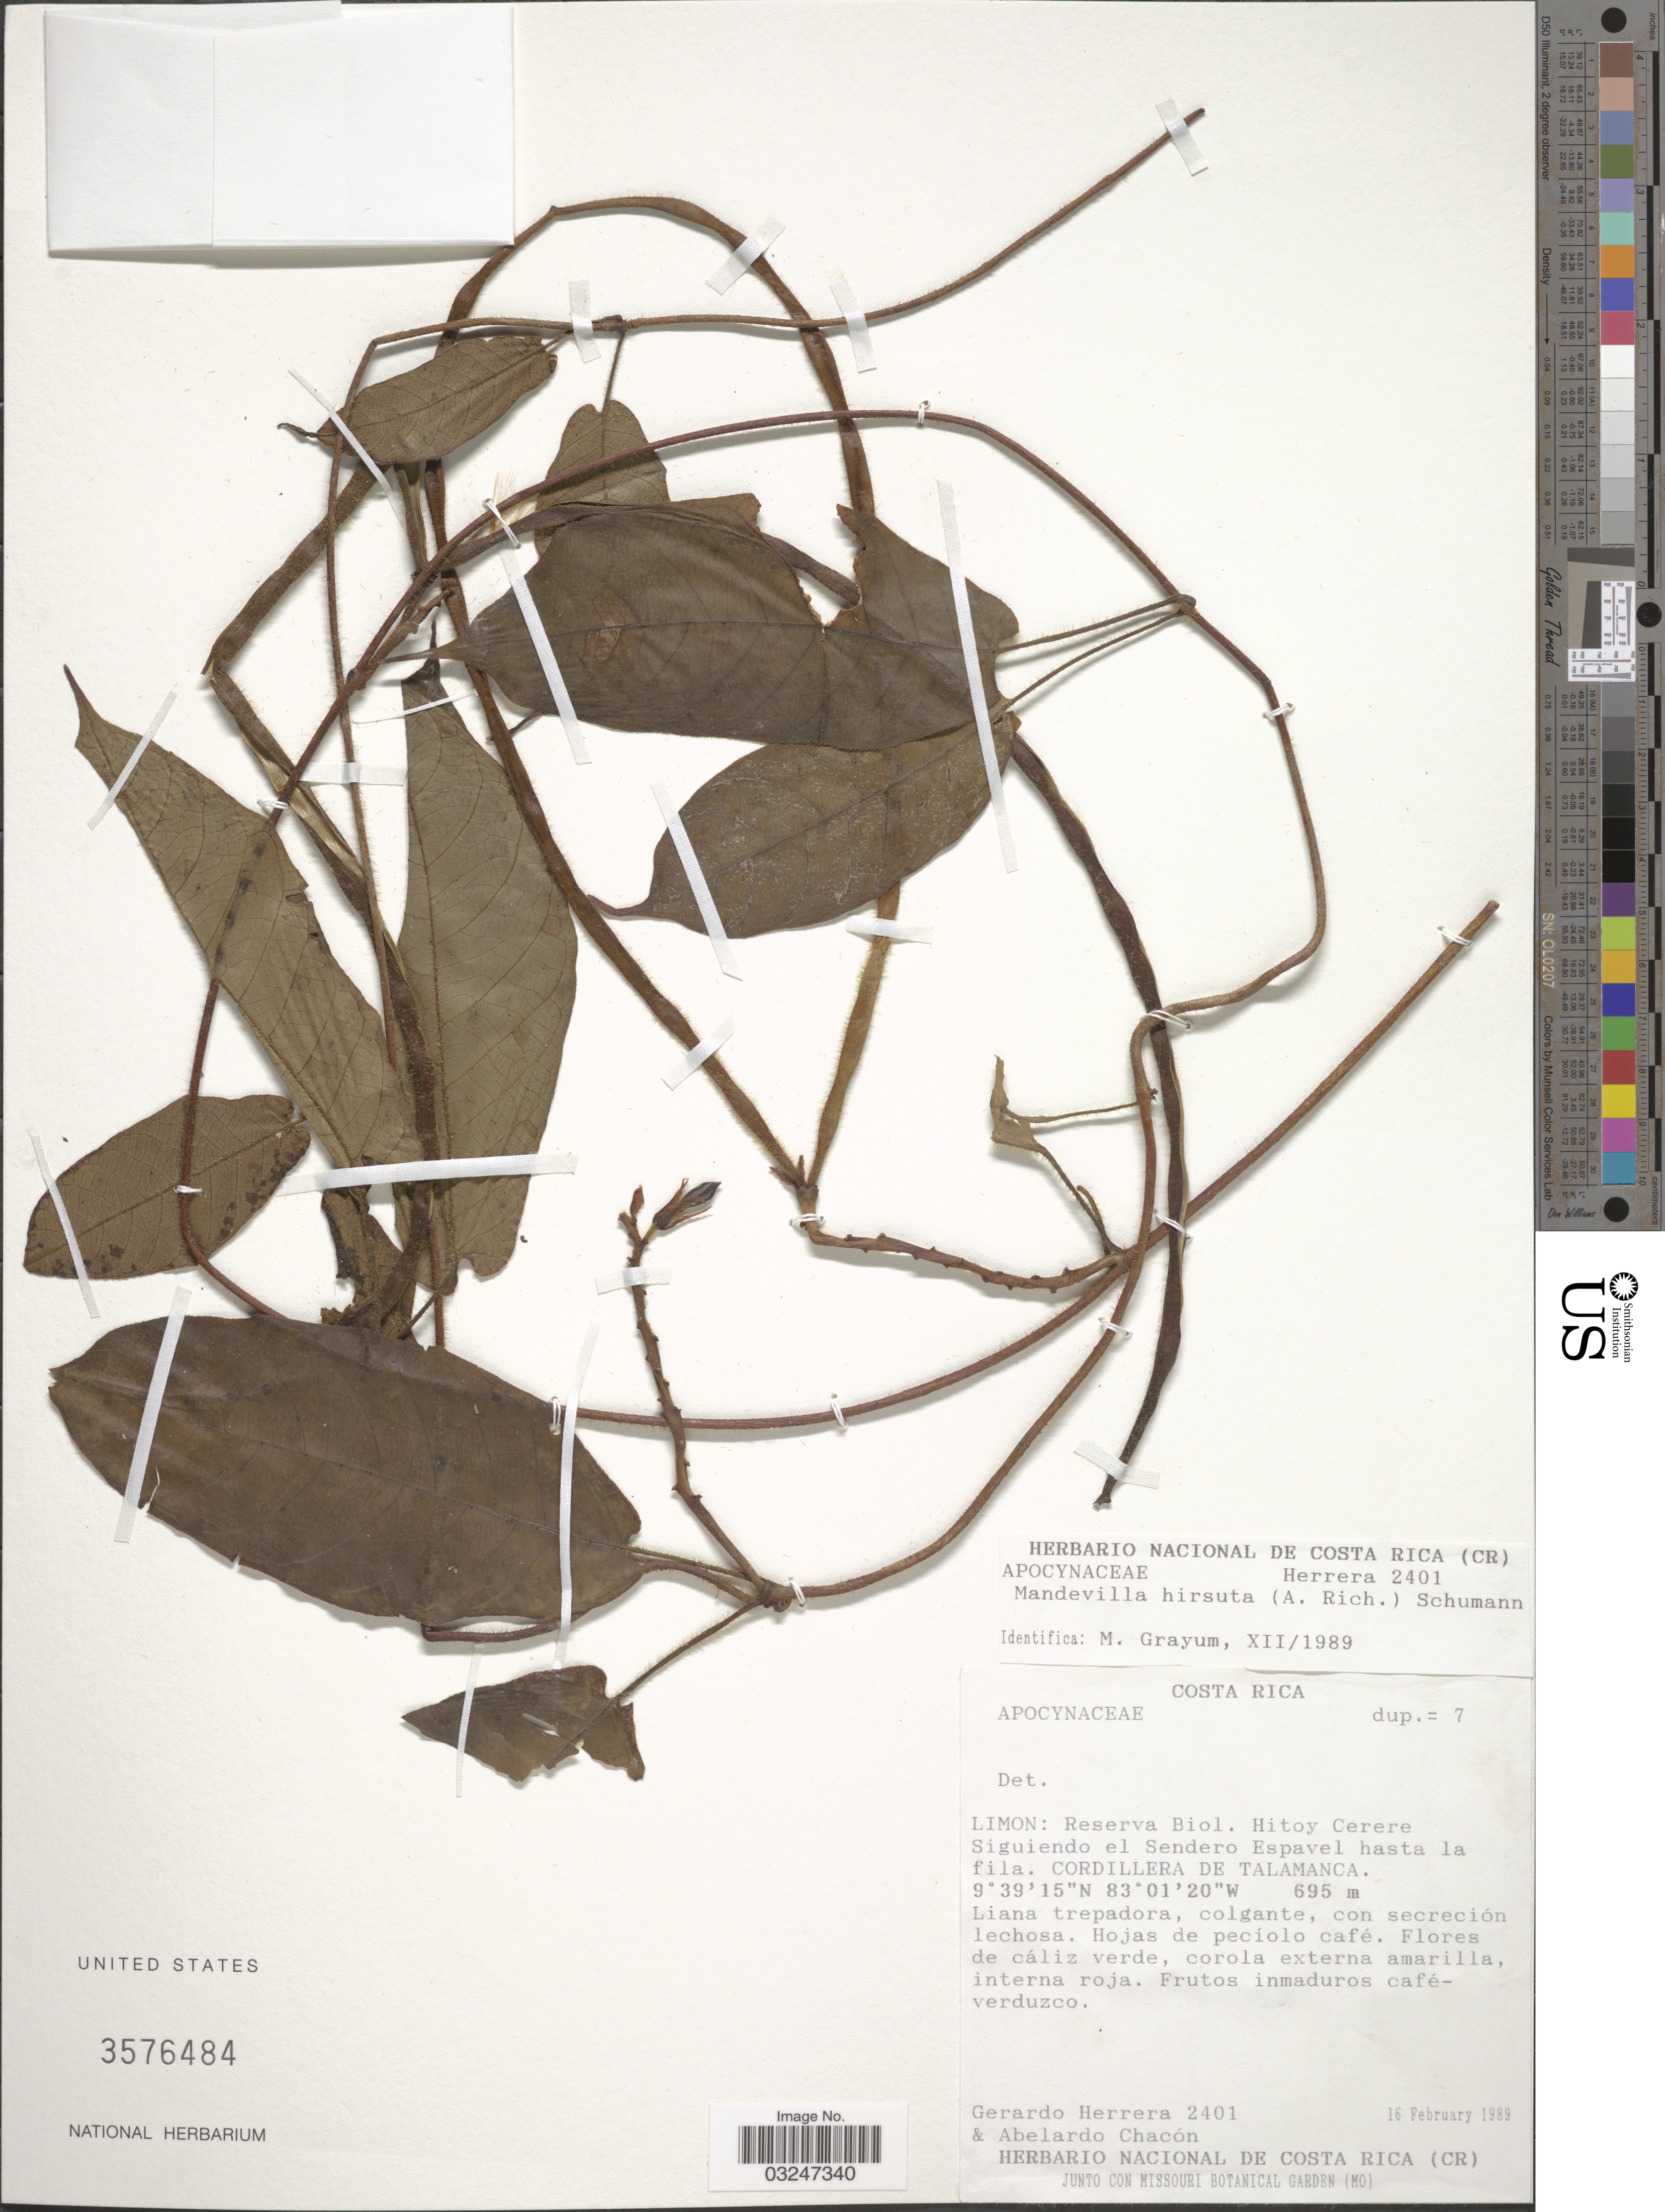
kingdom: Plantae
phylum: Tracheophyta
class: Magnoliopsida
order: Gentianales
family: Apocynaceae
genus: Mandevilla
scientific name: Mandevilla hirsuta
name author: (Rich.) K. Schum.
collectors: G. Herrera & A. Chacon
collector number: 2401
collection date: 1989-02-16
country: Costa Rica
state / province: Limón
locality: Limon: Reserva Biol. Hitoy Cerere. Siguiendo el Sendero Espavel hasta la fila. Cordillera de Talamanca.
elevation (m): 695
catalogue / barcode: US 3576484